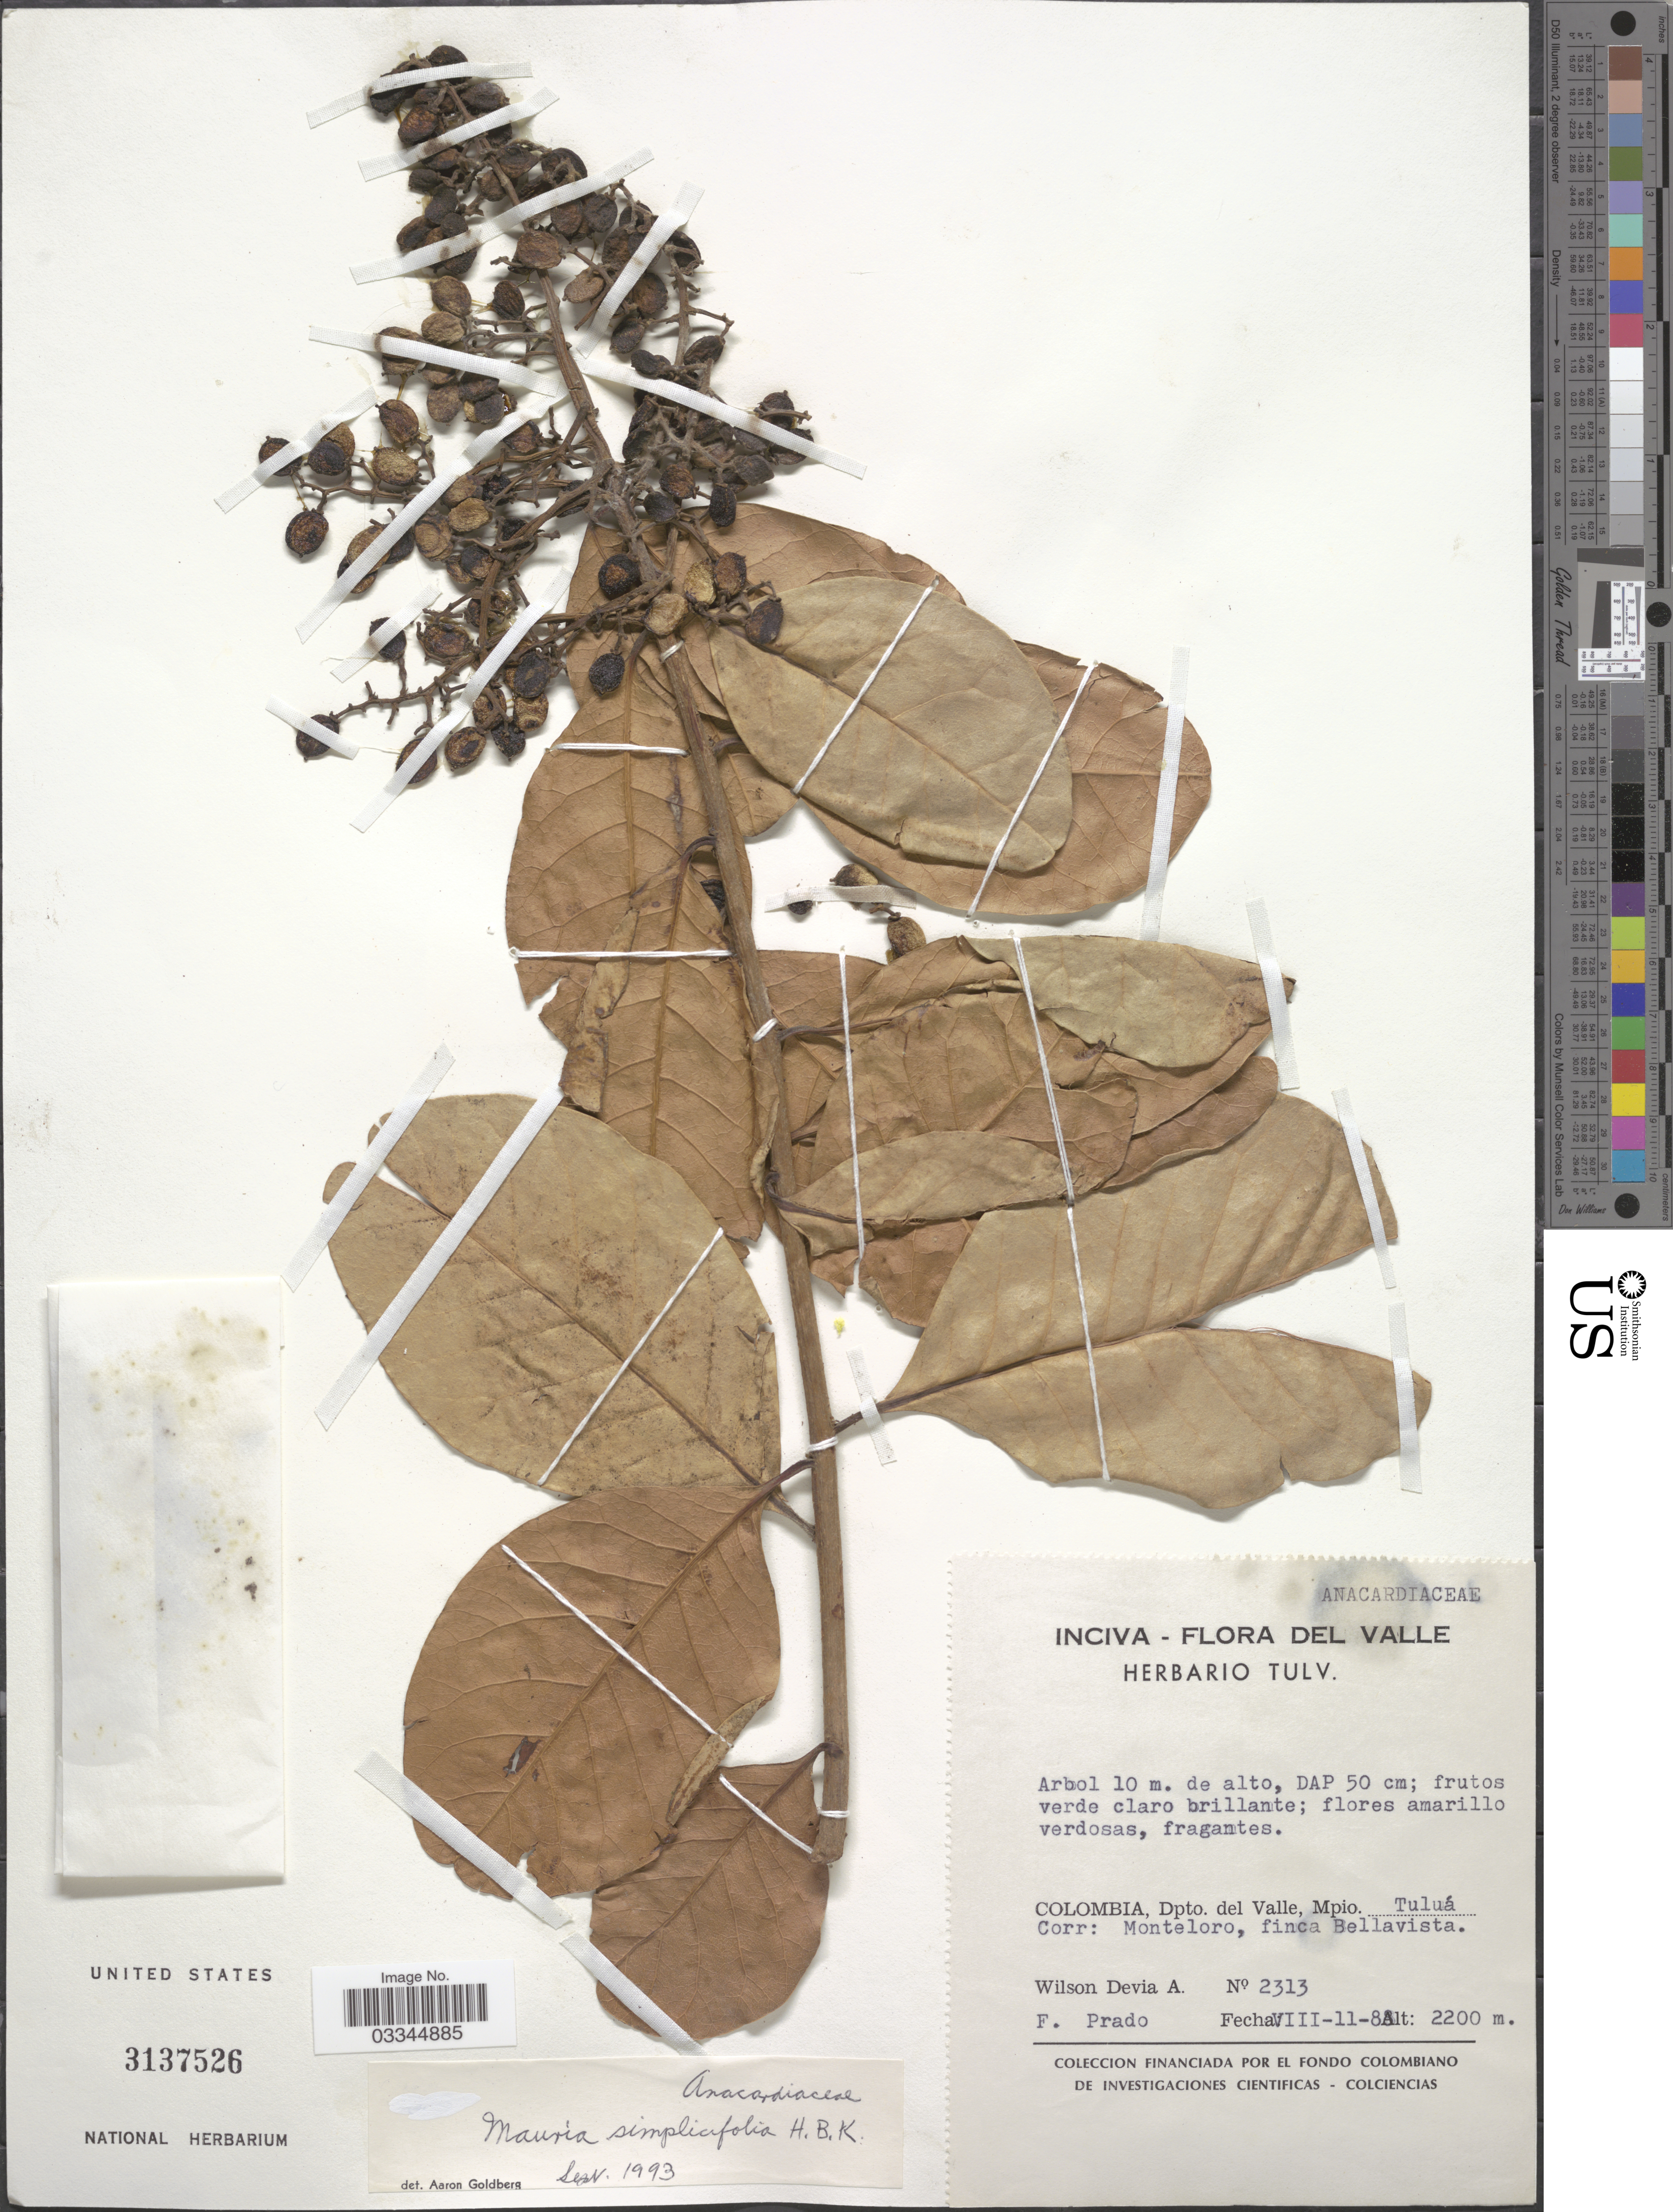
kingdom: Plantae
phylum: Tracheophyta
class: Magnoliopsida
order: Sapindales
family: Anacardiaceae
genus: Mauria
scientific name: Mauria simplicifolia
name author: Kunth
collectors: W. Devia A. & F. Prado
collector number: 2313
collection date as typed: Transcribed d/m/y: 11/8/82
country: Colombia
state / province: Valle del Cauca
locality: Dpto. del Valle, Mpio. Tuluá. Corr: Monteloro, finca Bellavista.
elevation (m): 2200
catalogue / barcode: US 3137526